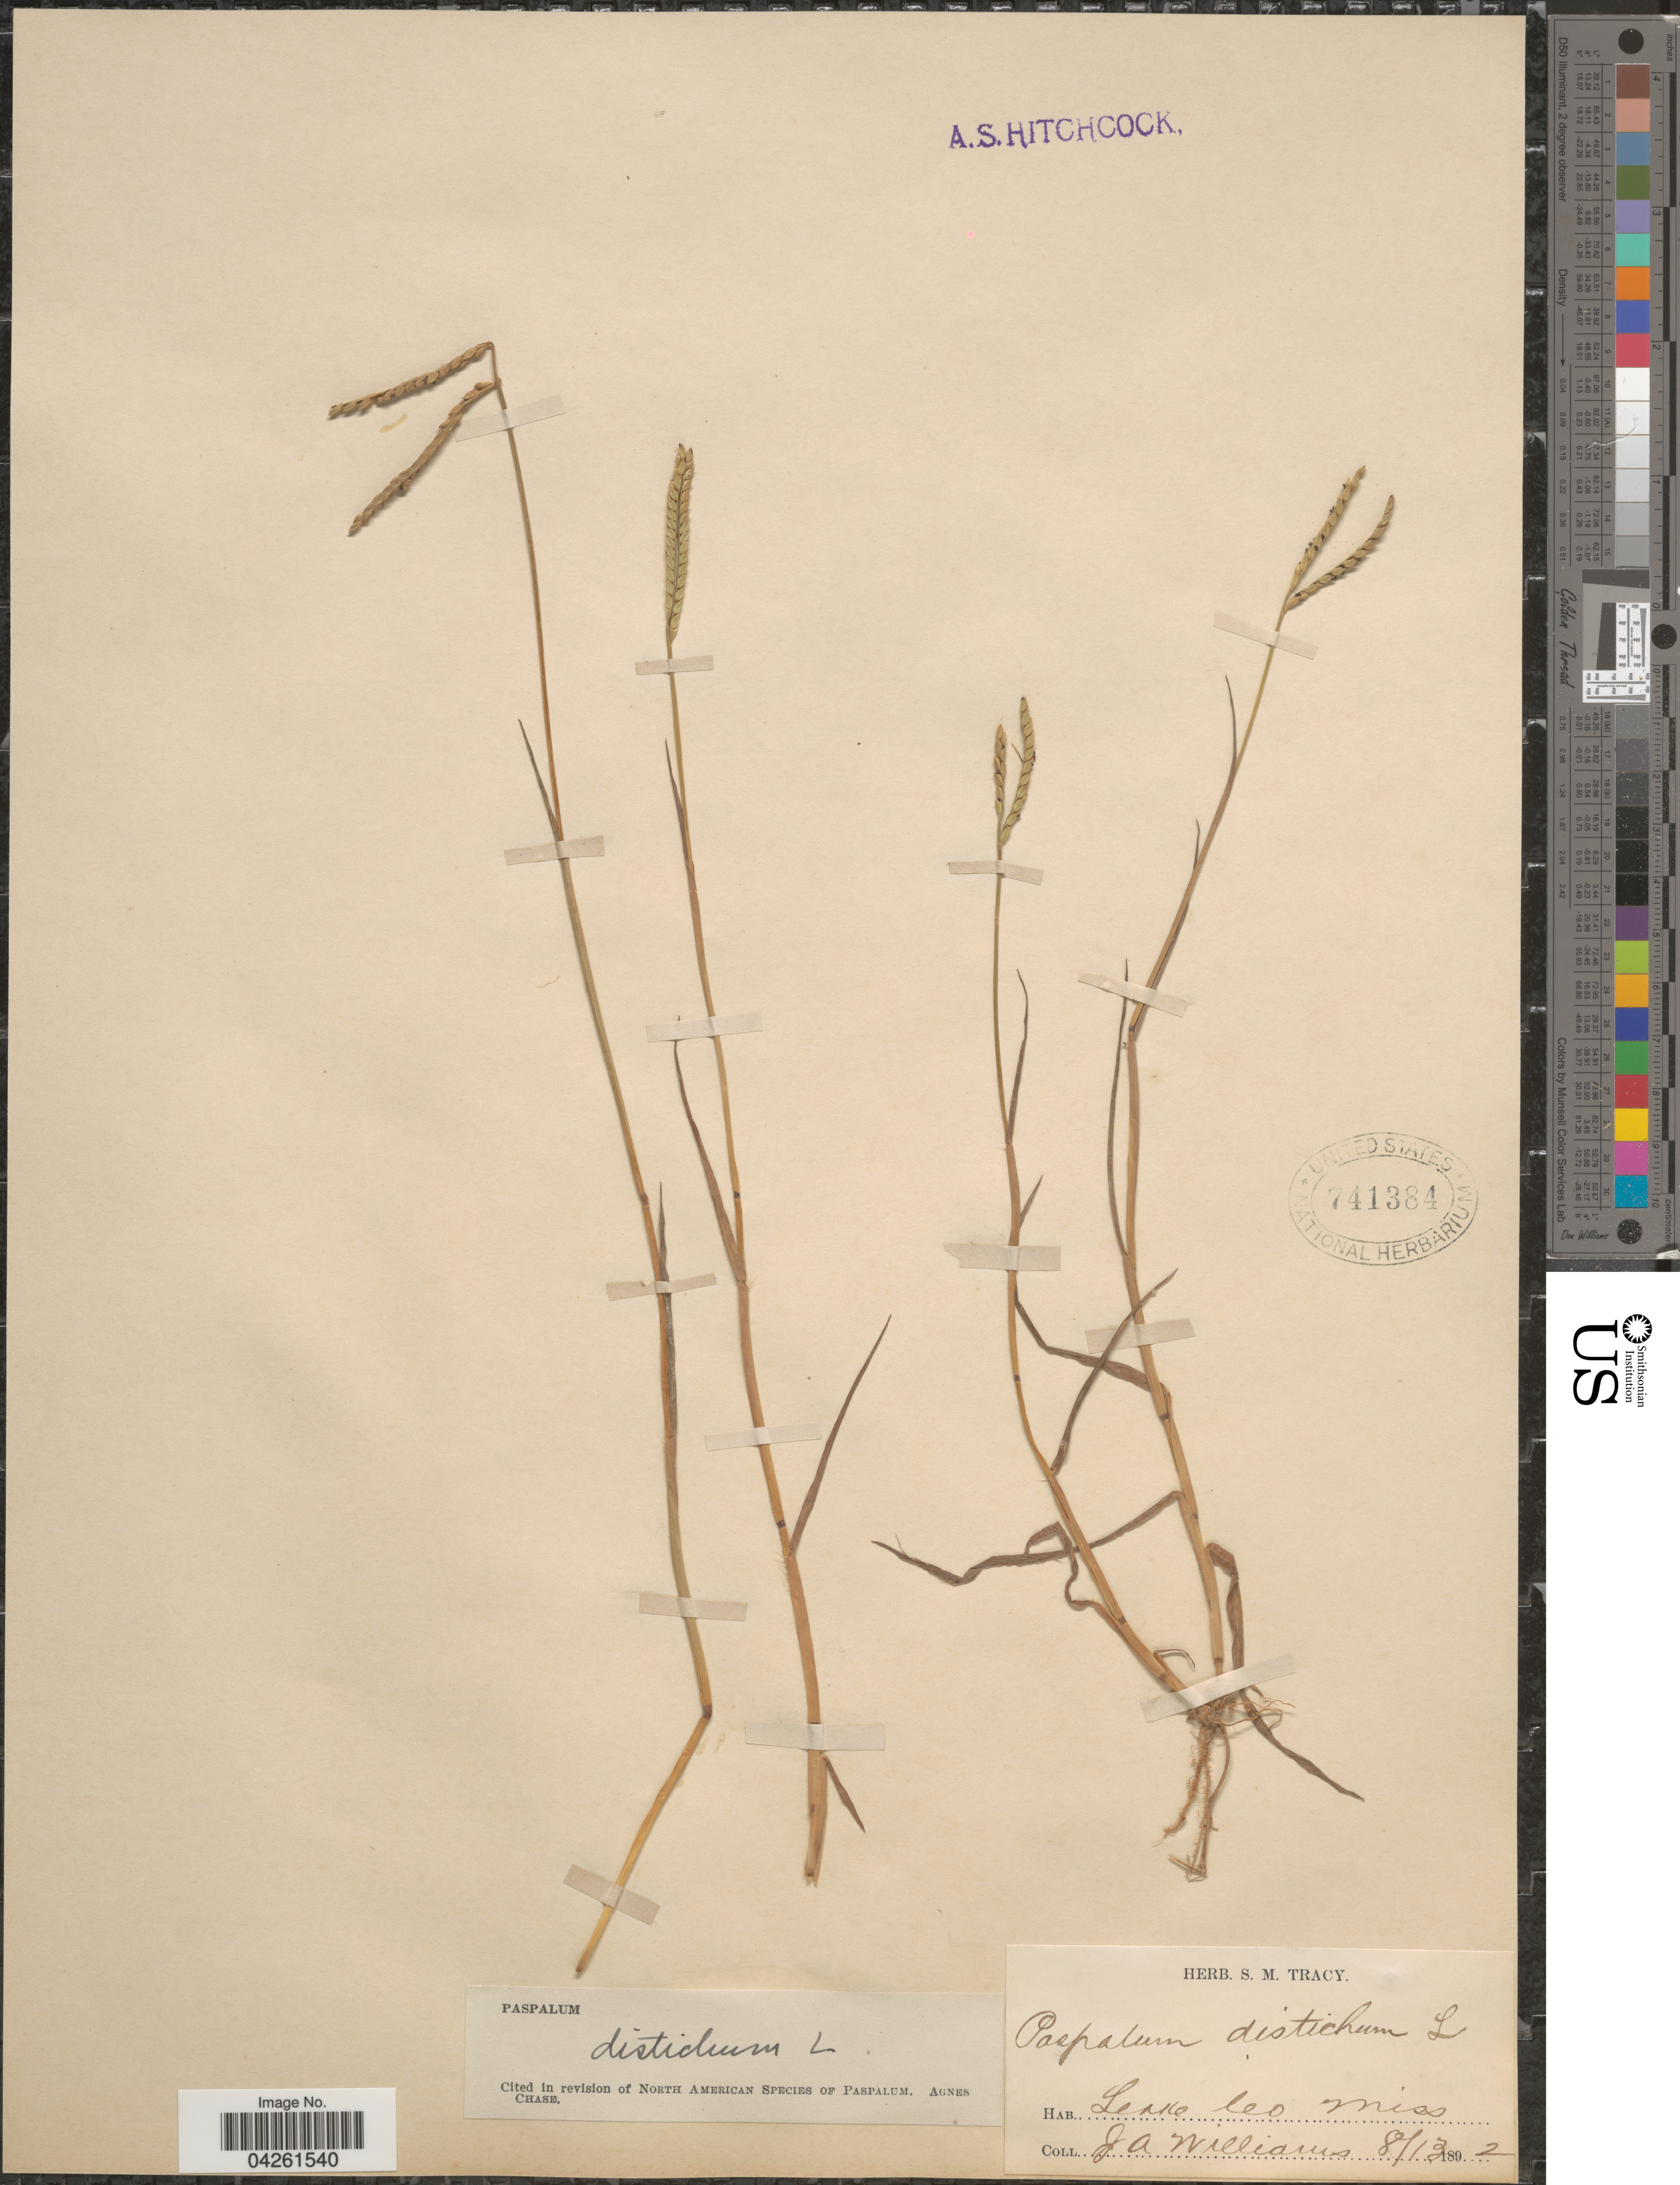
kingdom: Plantae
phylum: Tracheophyta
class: Liliopsida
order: Poales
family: Poaceae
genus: Paspalum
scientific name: Paspalum distichum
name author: L.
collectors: J. A. Williams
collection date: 1892-08-13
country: United States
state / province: Mississippi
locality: Leake Co.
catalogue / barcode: US 741384